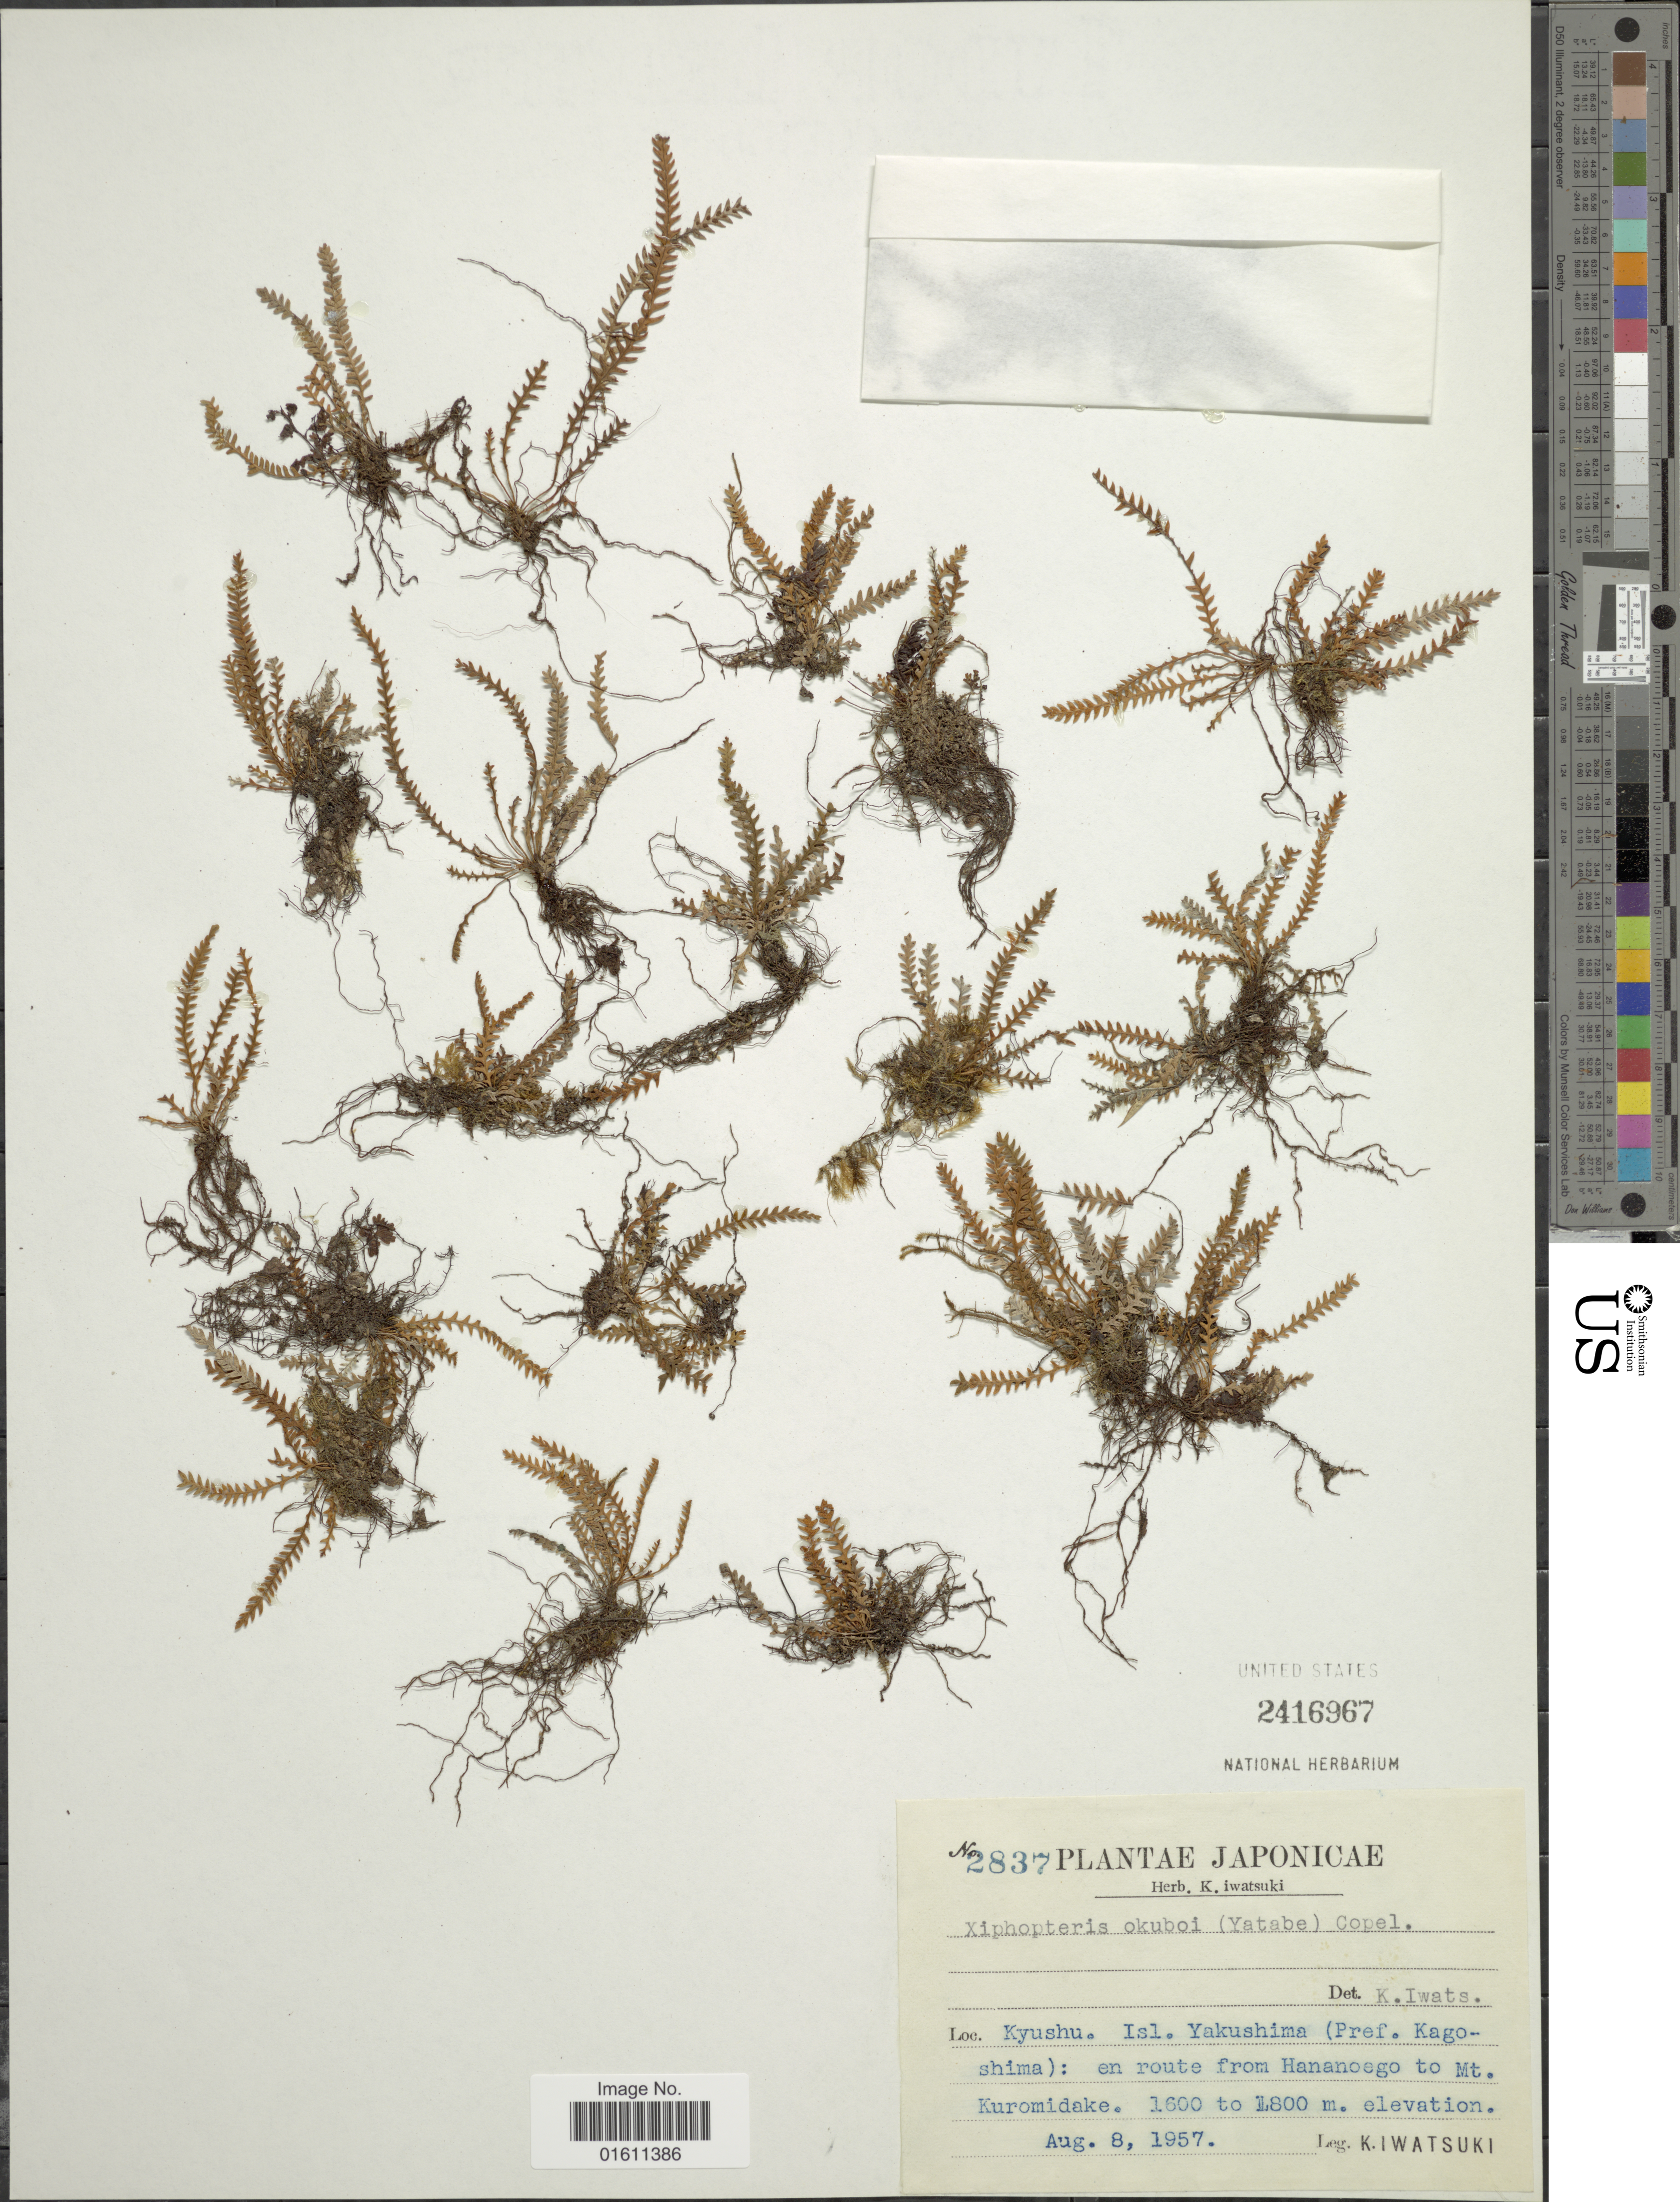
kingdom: Plantae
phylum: Tracheophyta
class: Polypodiopsida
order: Polypodiales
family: Polypodiaceae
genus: Micropolypodium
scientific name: Micropolypodium okuboi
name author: (Yatabe) Hayata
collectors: K. Iwatsuki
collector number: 2837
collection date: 1957-08-08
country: Japan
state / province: Kagosima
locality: Japonicae, Lyushu. Isl. Yakushima (Pref. Kagoshima): en route from Hananoego to Mt. Kuromidake.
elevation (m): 1600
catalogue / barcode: US 2416967